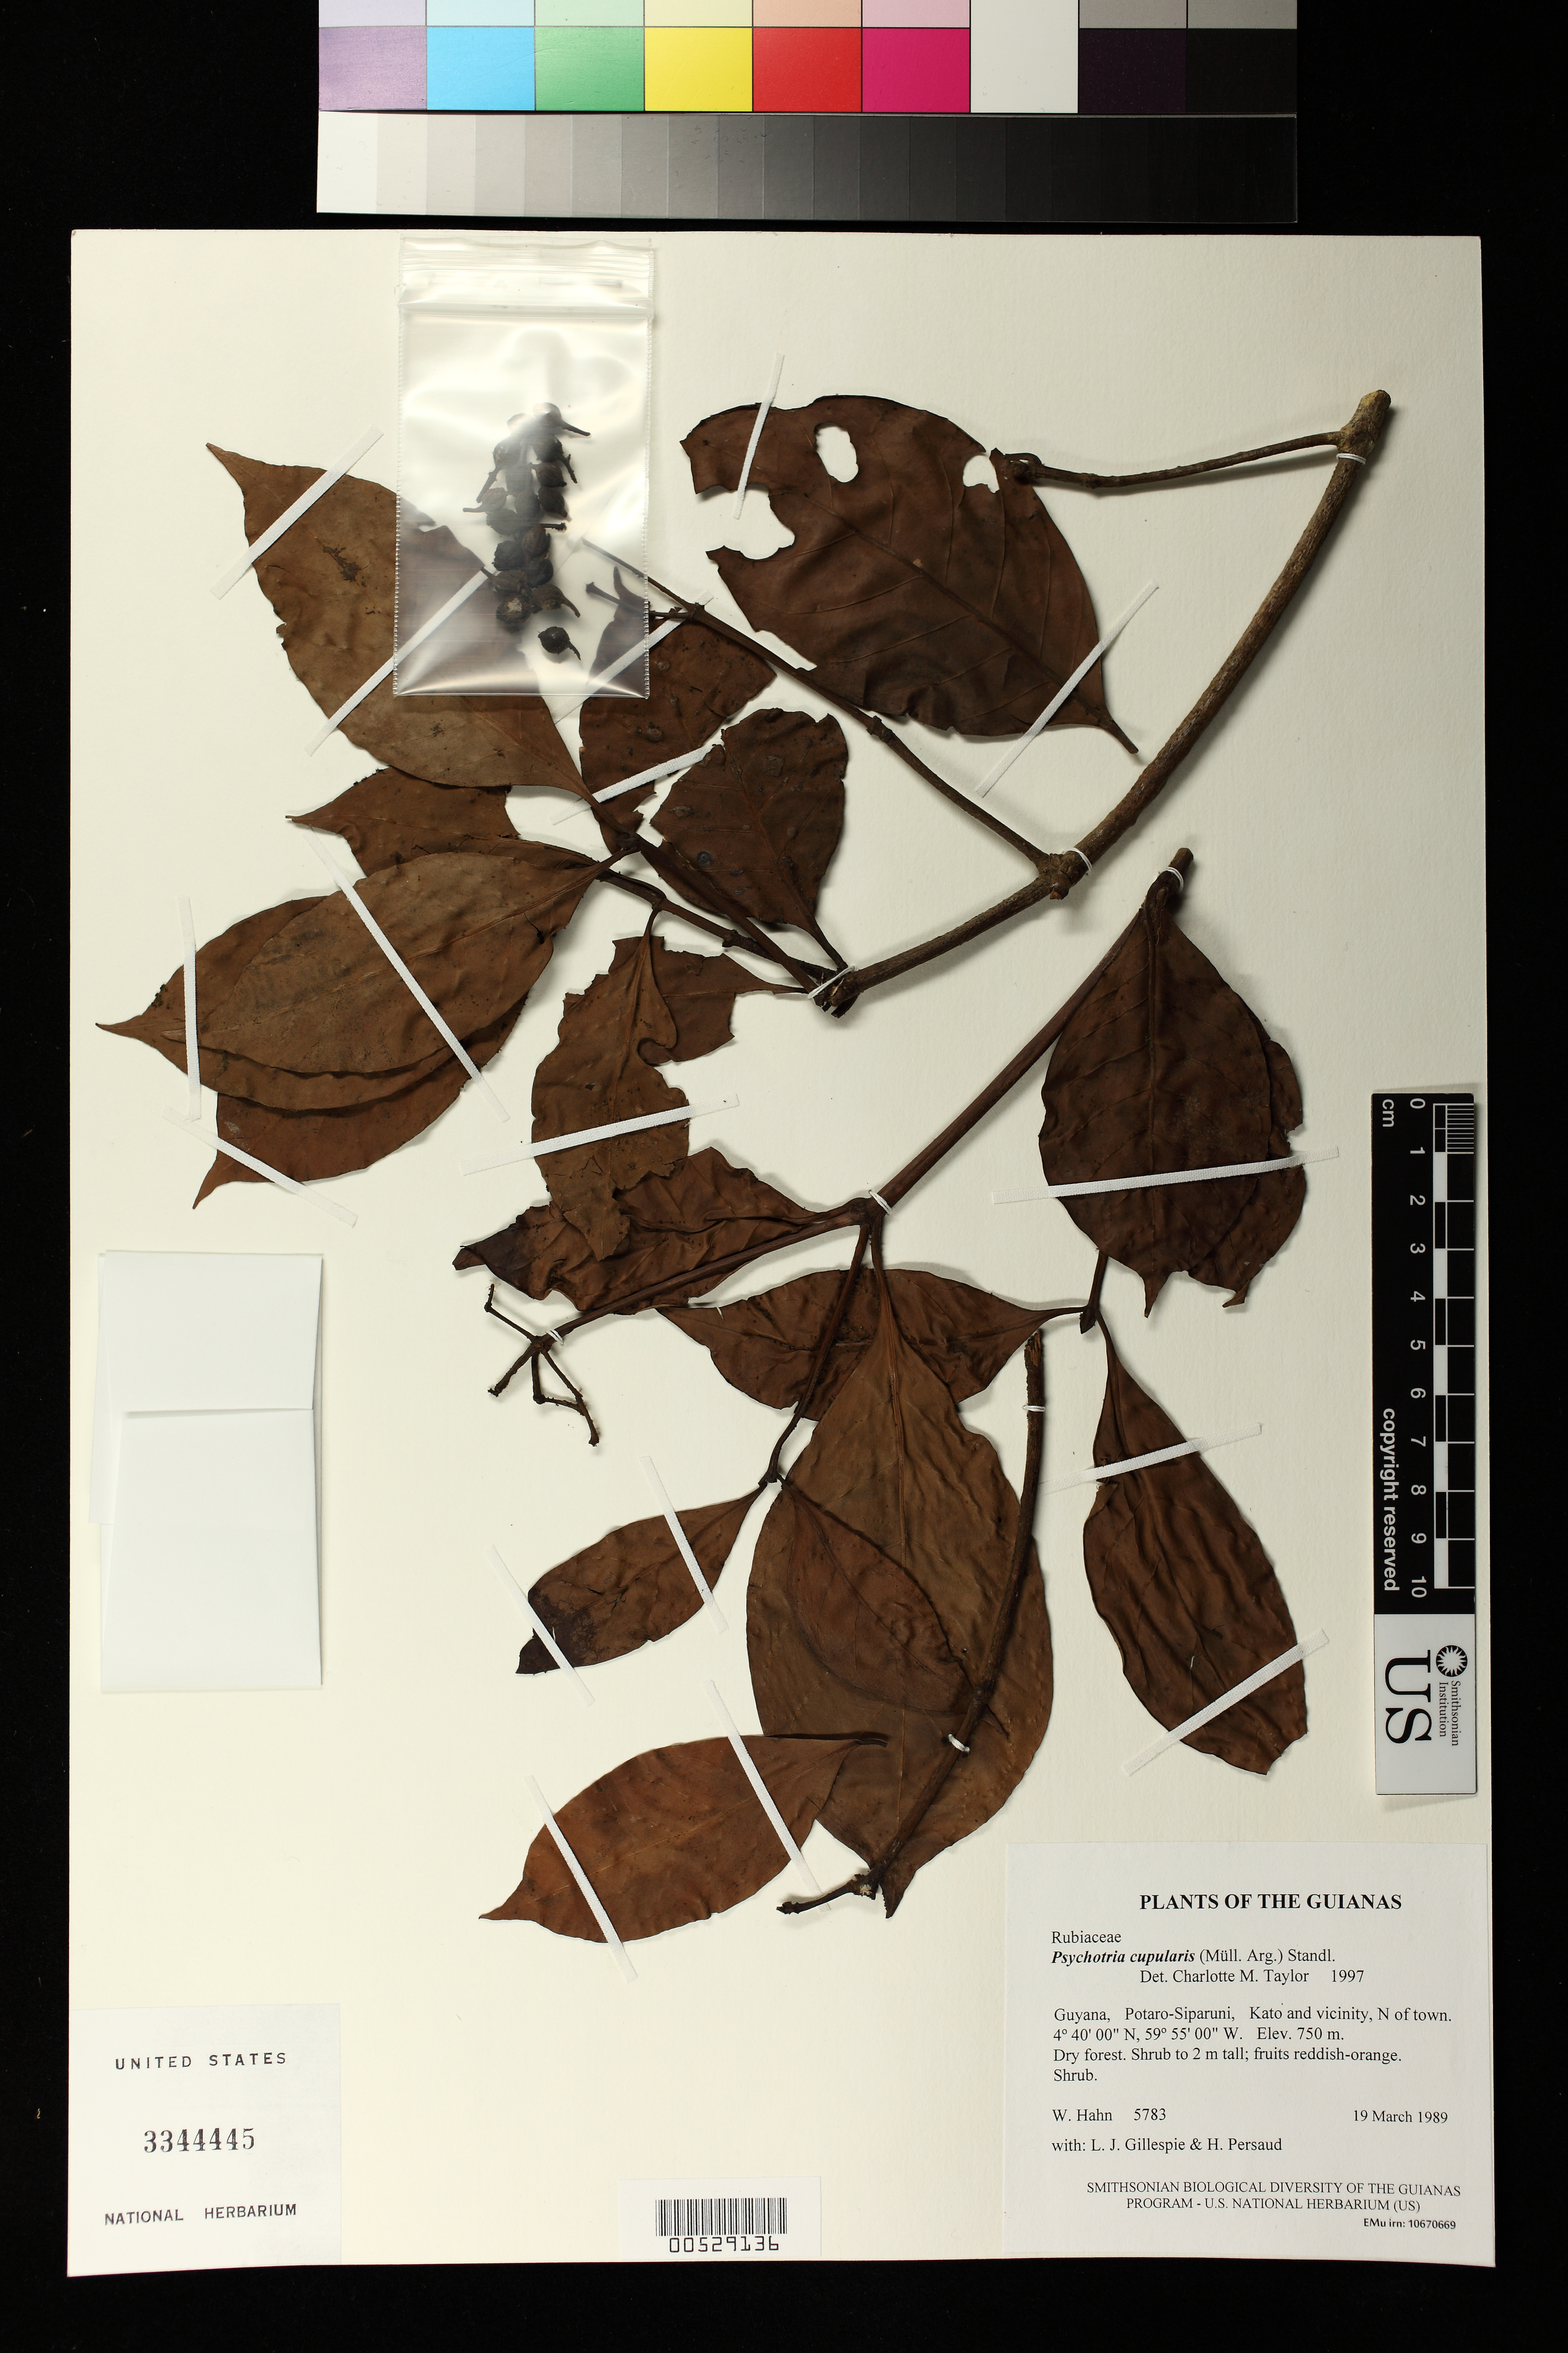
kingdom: Plantae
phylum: Tracheophyta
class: Magnoliopsida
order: Gentianales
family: Rubiaceae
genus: Psychotria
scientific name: Psychotria cupularis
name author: (Müll. Arg.) Standl.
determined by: Taylor, Charlotte M.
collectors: W. Hahn, L. J. Gillespie & H. Persaud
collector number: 5783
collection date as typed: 19 March 1989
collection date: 1989-03-19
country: Guyana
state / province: Potaro-Siparuni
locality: Kato and vicinity, N of town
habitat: Dry forest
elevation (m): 750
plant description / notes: Orig. det. P. mapourioides by C.M Taylor, 1996 Specimen damaged by mold while on loan, Sept. 2012. Heavy mold removed with micro-HEPA vacuuming and 70% ethanol. Specimen remounted; labels reproduced. Remediation at NMNH (US) in consultation with Smithsonian Museum Conservation Institute.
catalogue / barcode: US 3344445